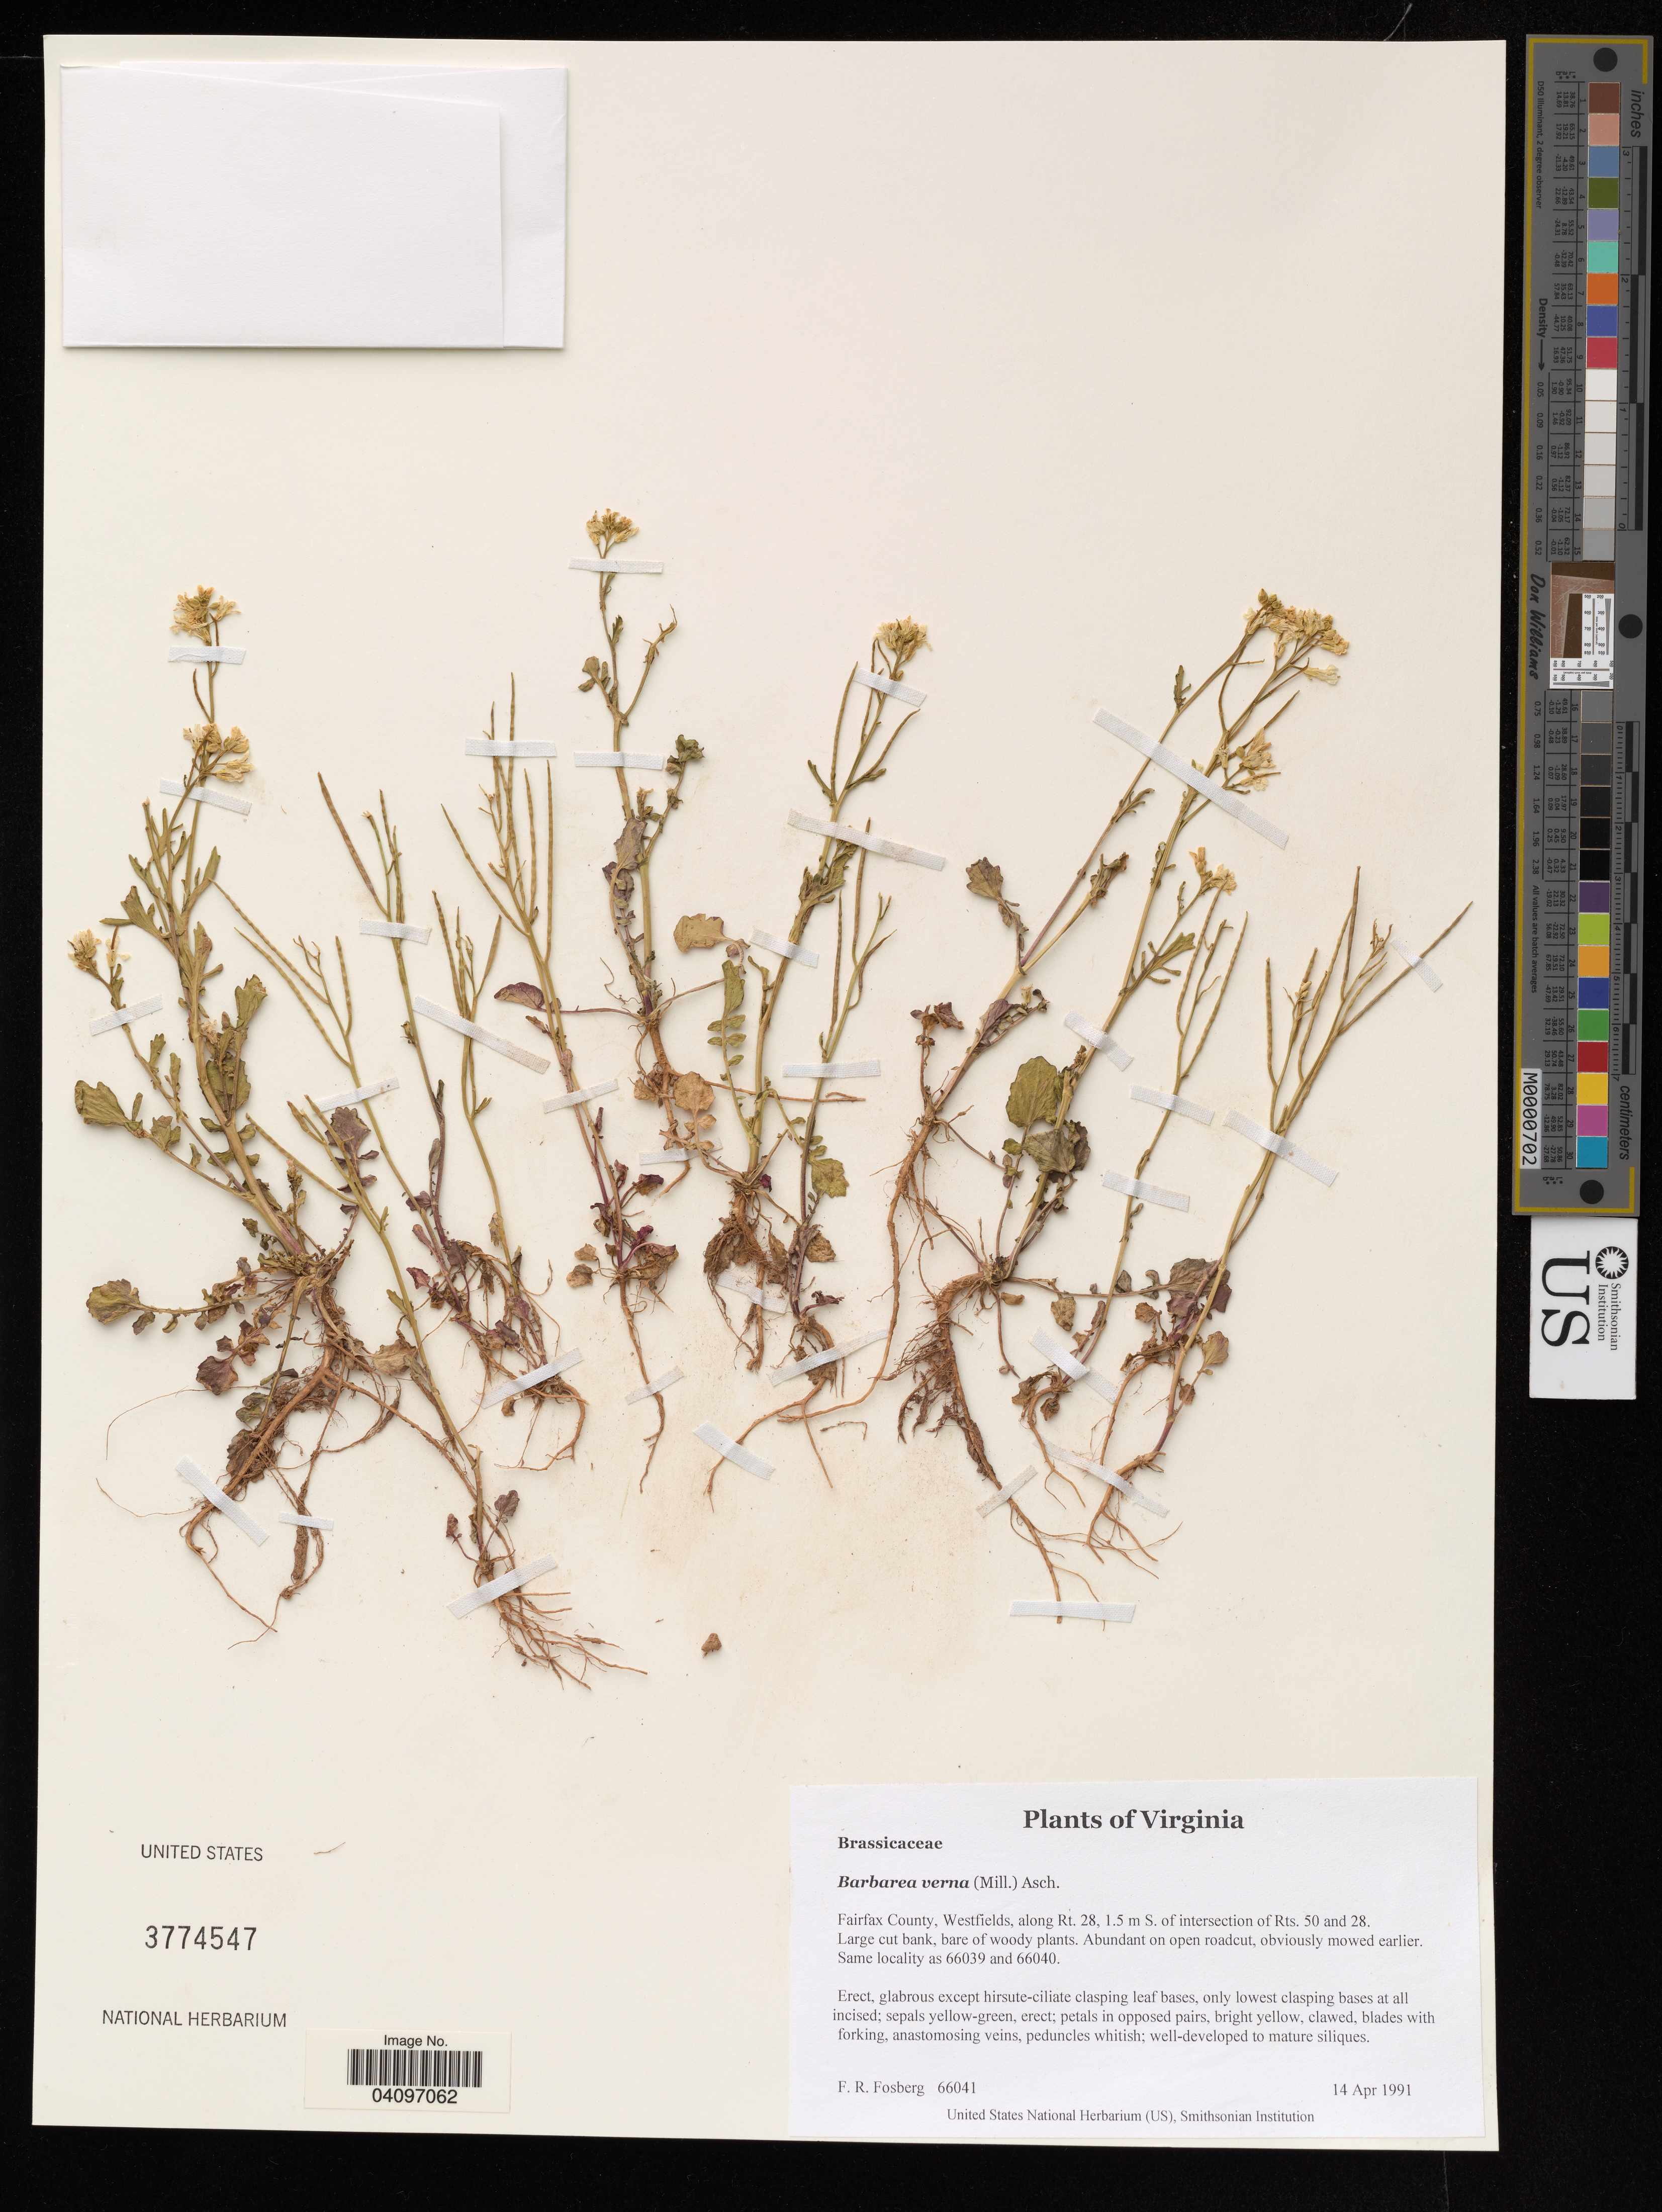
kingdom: Plantae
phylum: Tracheophyta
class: Magnoliopsida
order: Brassicales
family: Brassicaceae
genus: Barbarea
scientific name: Barbarea verna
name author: (Mill.) Asch.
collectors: F. R. Fosberg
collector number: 66041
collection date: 1991-04-14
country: United States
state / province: Virginia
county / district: Fairfax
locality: Westfields, along Rt. 28, 1.5 m S. of intersection of Rts. 50 and 28. Large cut bank, bare of woody plants.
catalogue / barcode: US 3774547